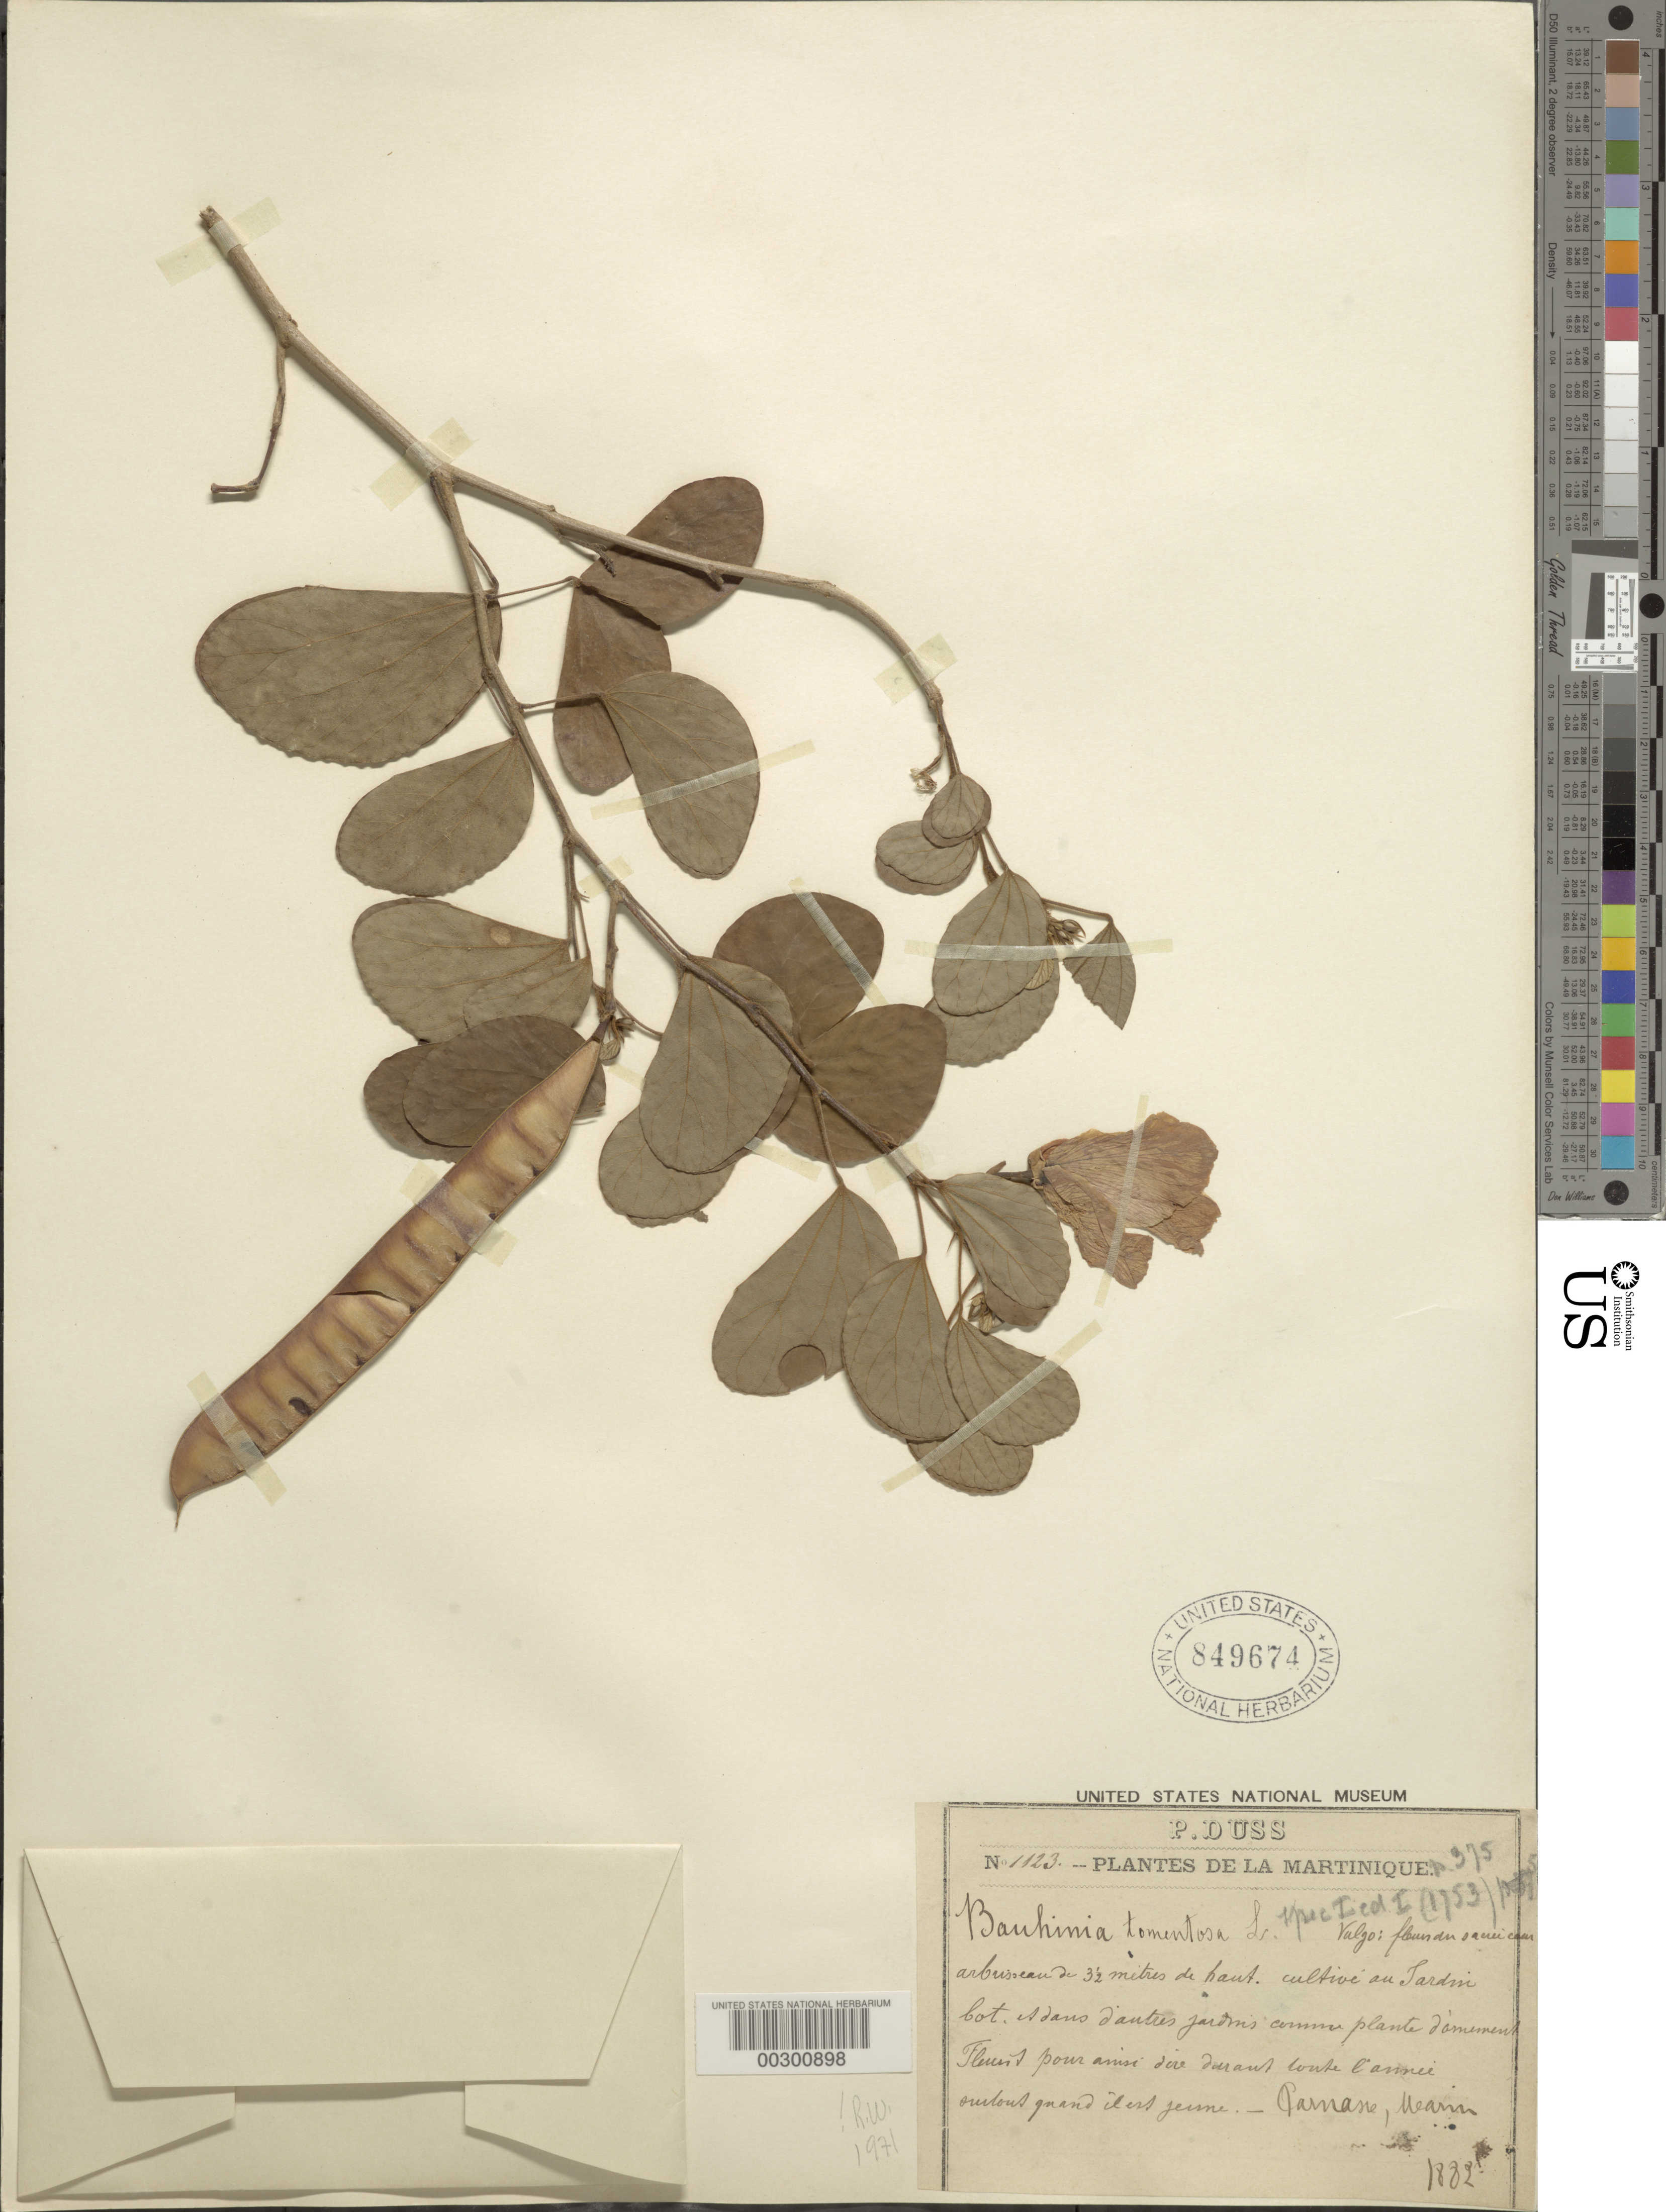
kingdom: Plantae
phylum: Tracheophyta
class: Magnoliopsida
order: Fabales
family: Fabaceae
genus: Bauhinia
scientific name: Bauhinia tomentosa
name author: L.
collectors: Père Duss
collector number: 1123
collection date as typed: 1882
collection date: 1882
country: Martinique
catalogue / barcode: US 849674